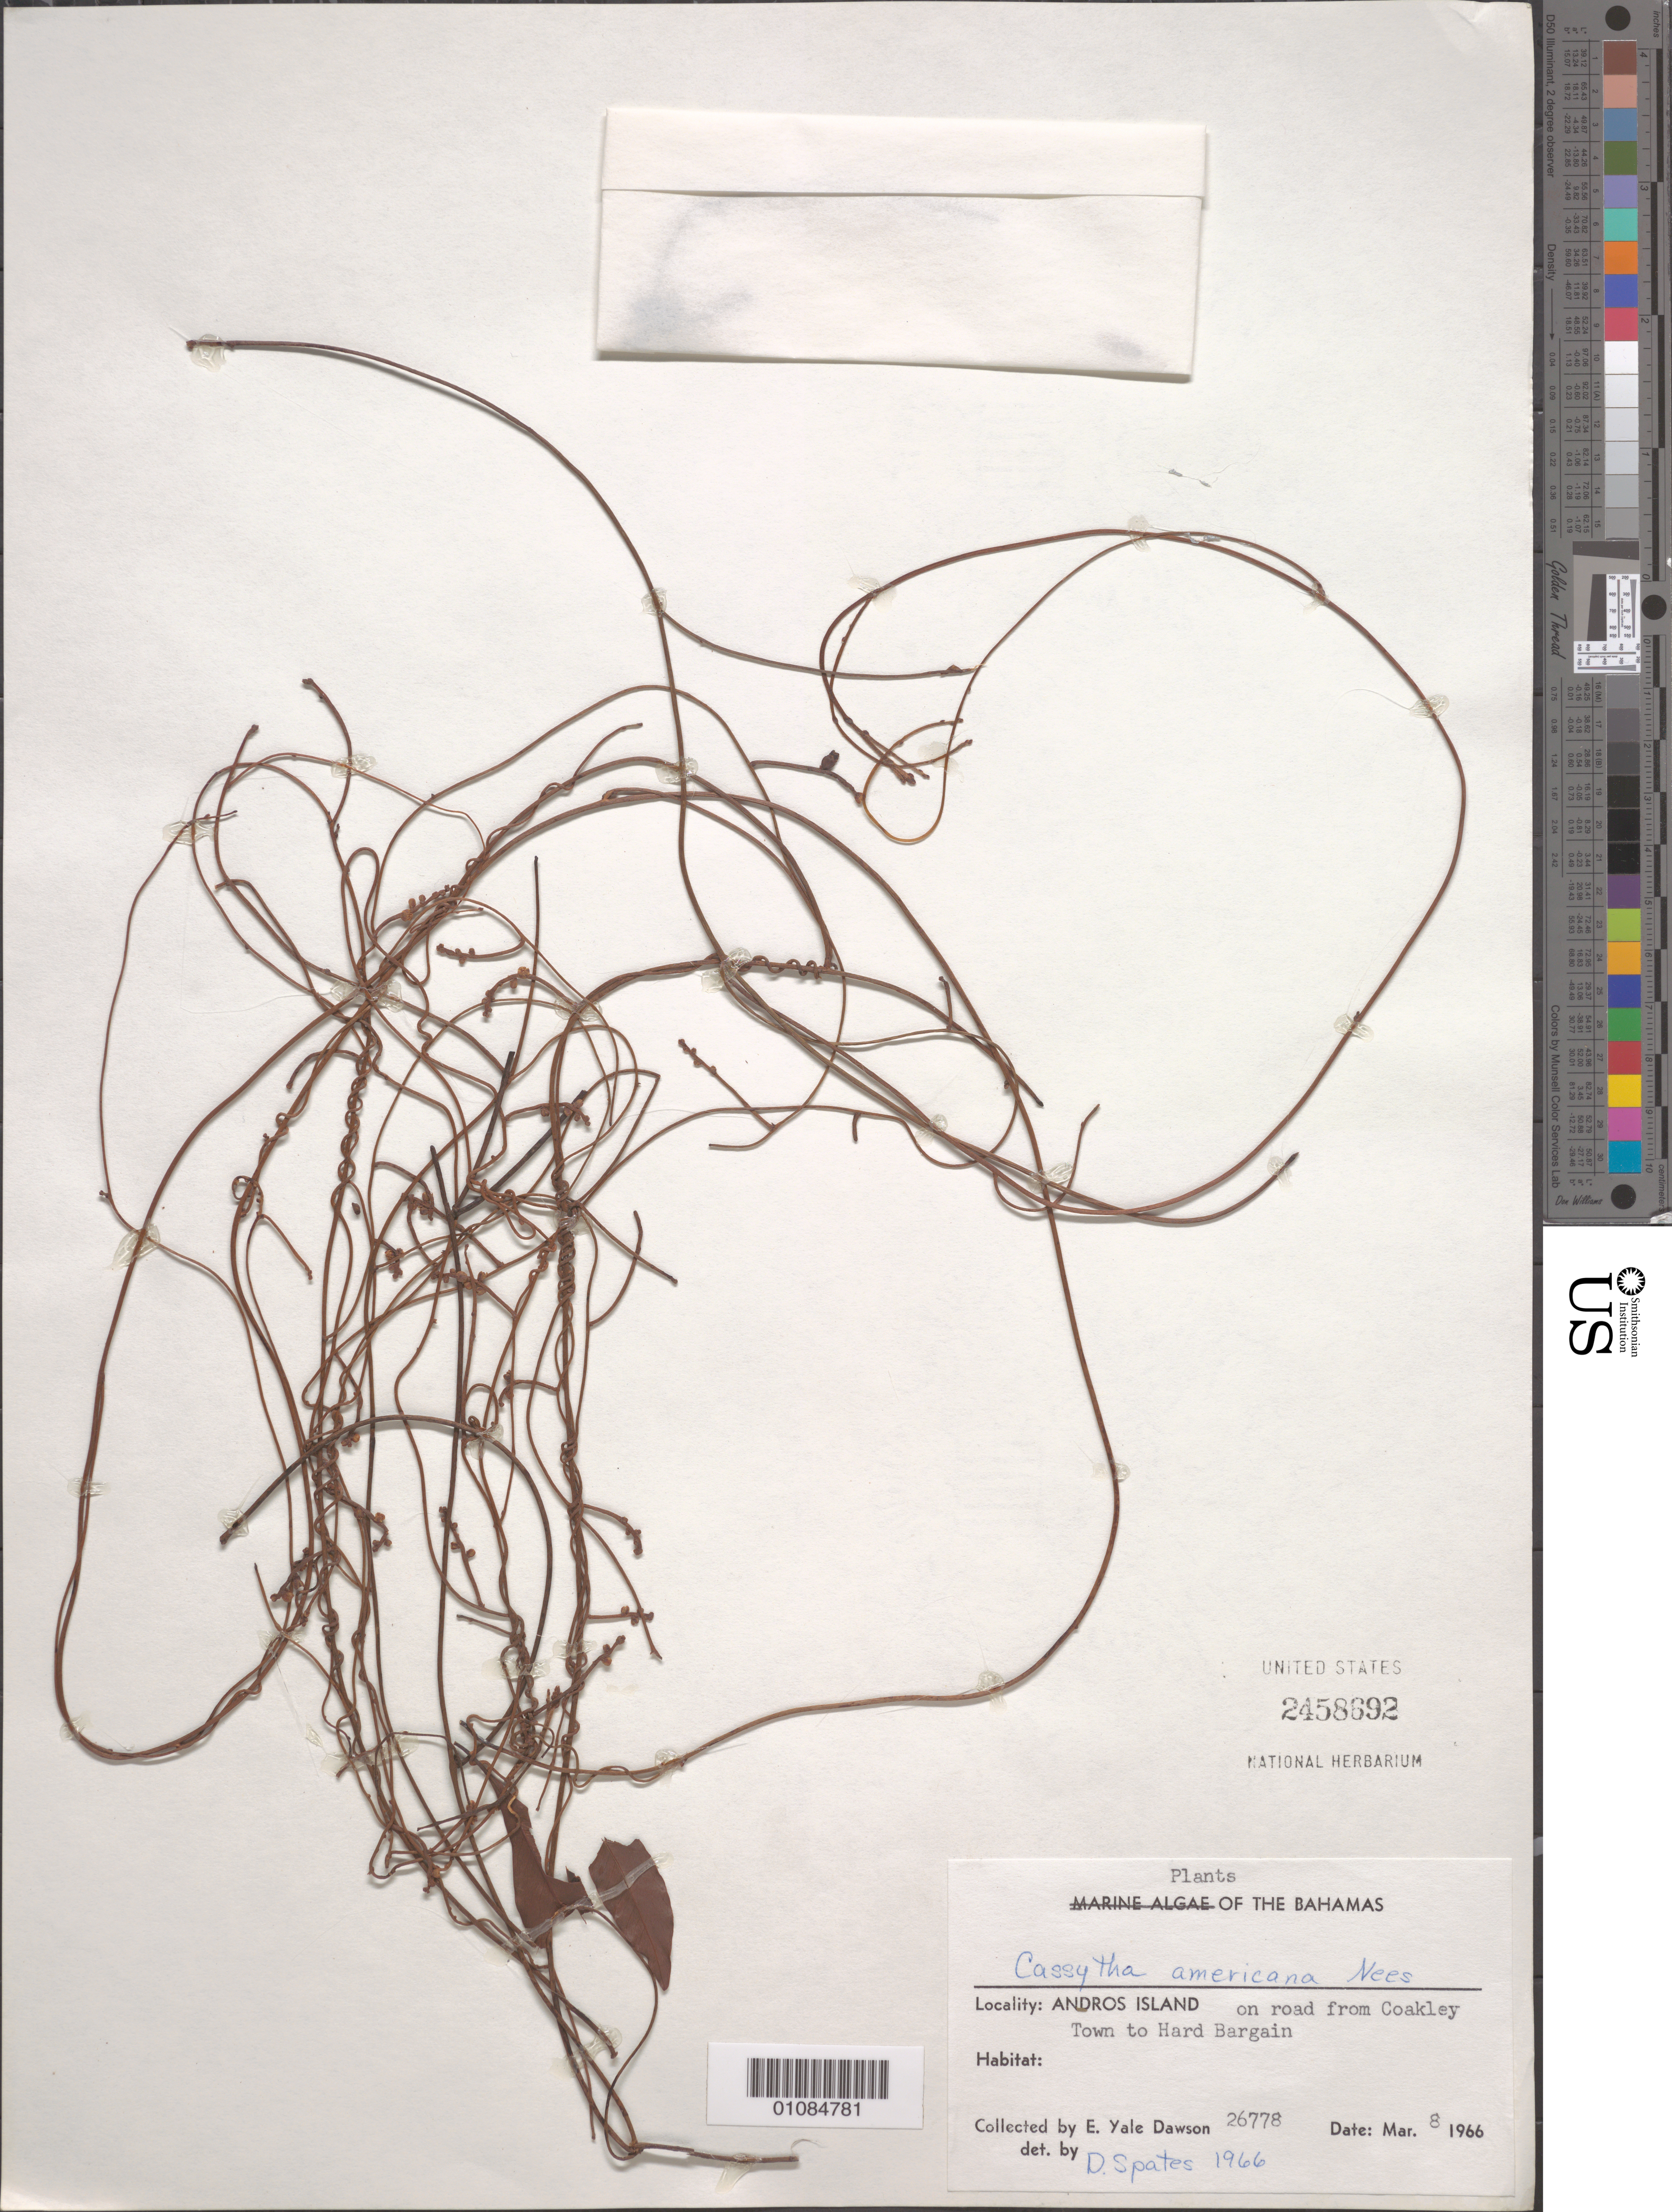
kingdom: Plantae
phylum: Tracheophyta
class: Magnoliopsida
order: Laurales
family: Lauraceae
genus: Cassytha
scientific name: Cassytha filiformis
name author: L.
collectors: E. Y. Dawson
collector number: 26778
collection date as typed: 08 Mar 1966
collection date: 1966-03-08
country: Bahamas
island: Andros I.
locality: Andros Island, on road from Coakley town to Hard Bargain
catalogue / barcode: US 2458692